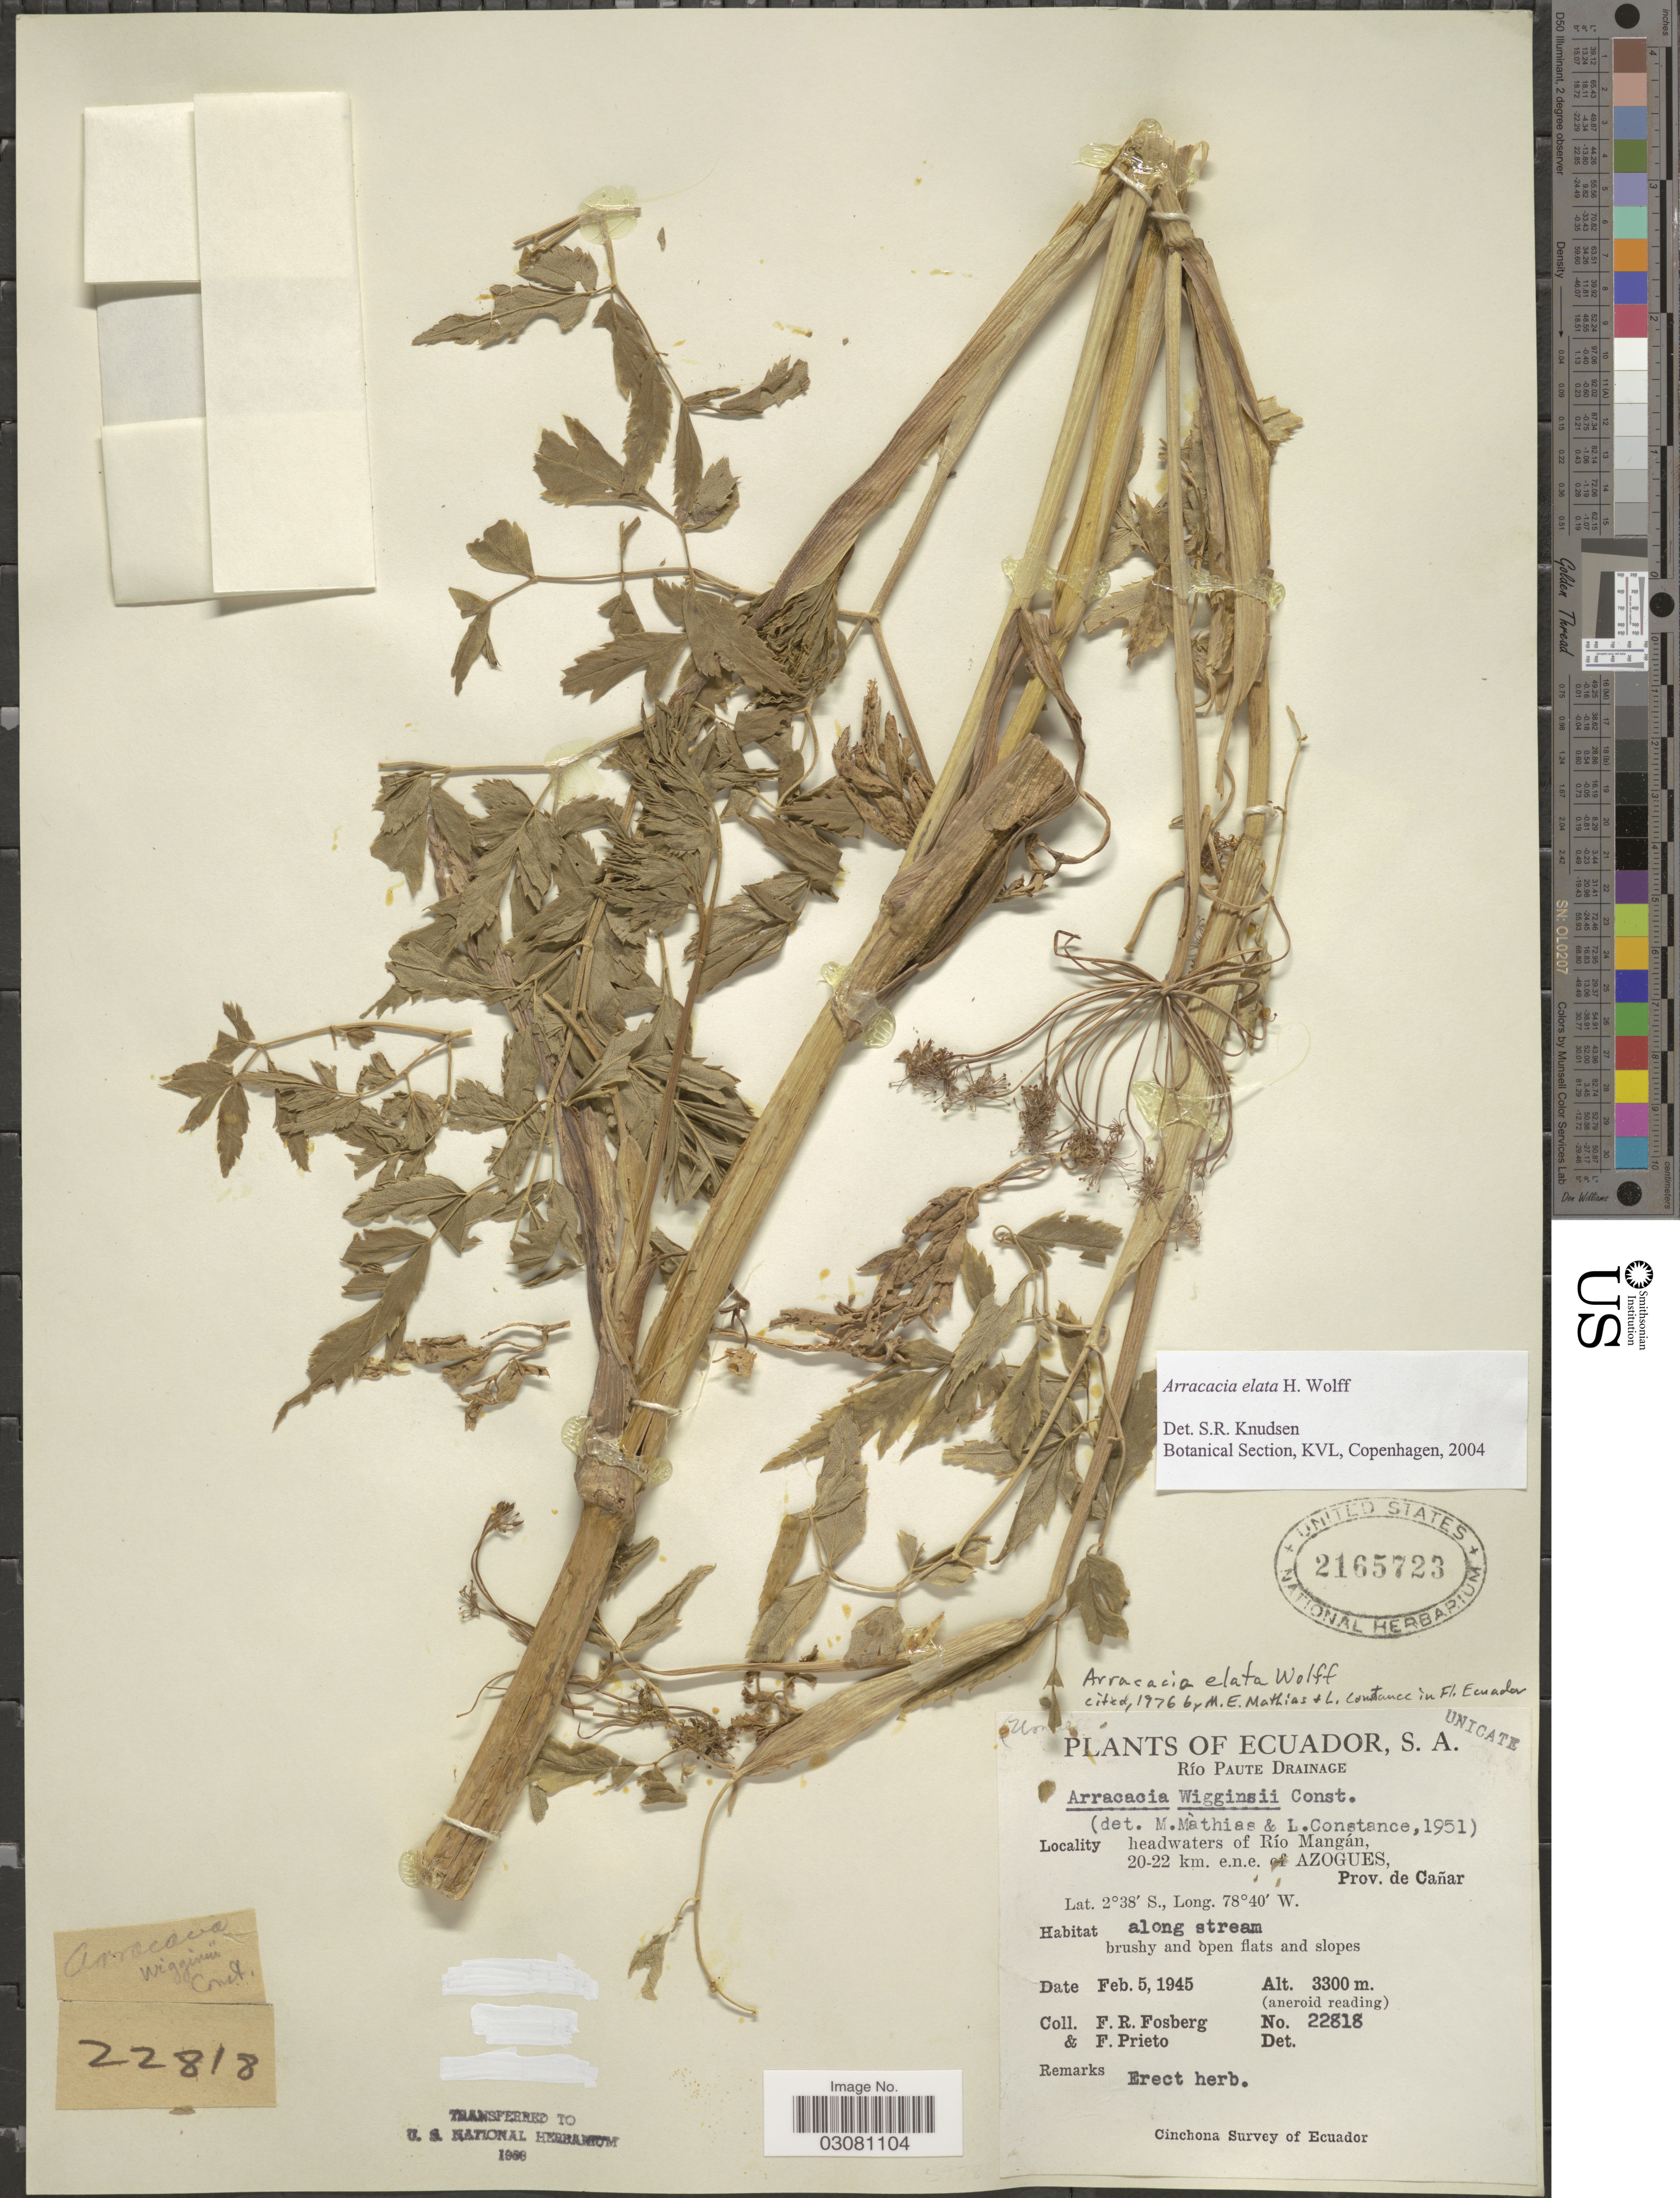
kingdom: Plantae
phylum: Tracheophyta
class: Magnoliopsida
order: Apiales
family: Apiaceae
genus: Arracacia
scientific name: Arracacia elata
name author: H. Wolff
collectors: F. R. Fosberg & F. Prieto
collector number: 22818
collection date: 1945-02-05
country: Ecuador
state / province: Cañar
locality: S.A. Río Paute Drainage. Headwaters of Río Mangán, 20-22 km. e.n.e. of Azogues.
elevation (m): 3300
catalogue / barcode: US 2165723